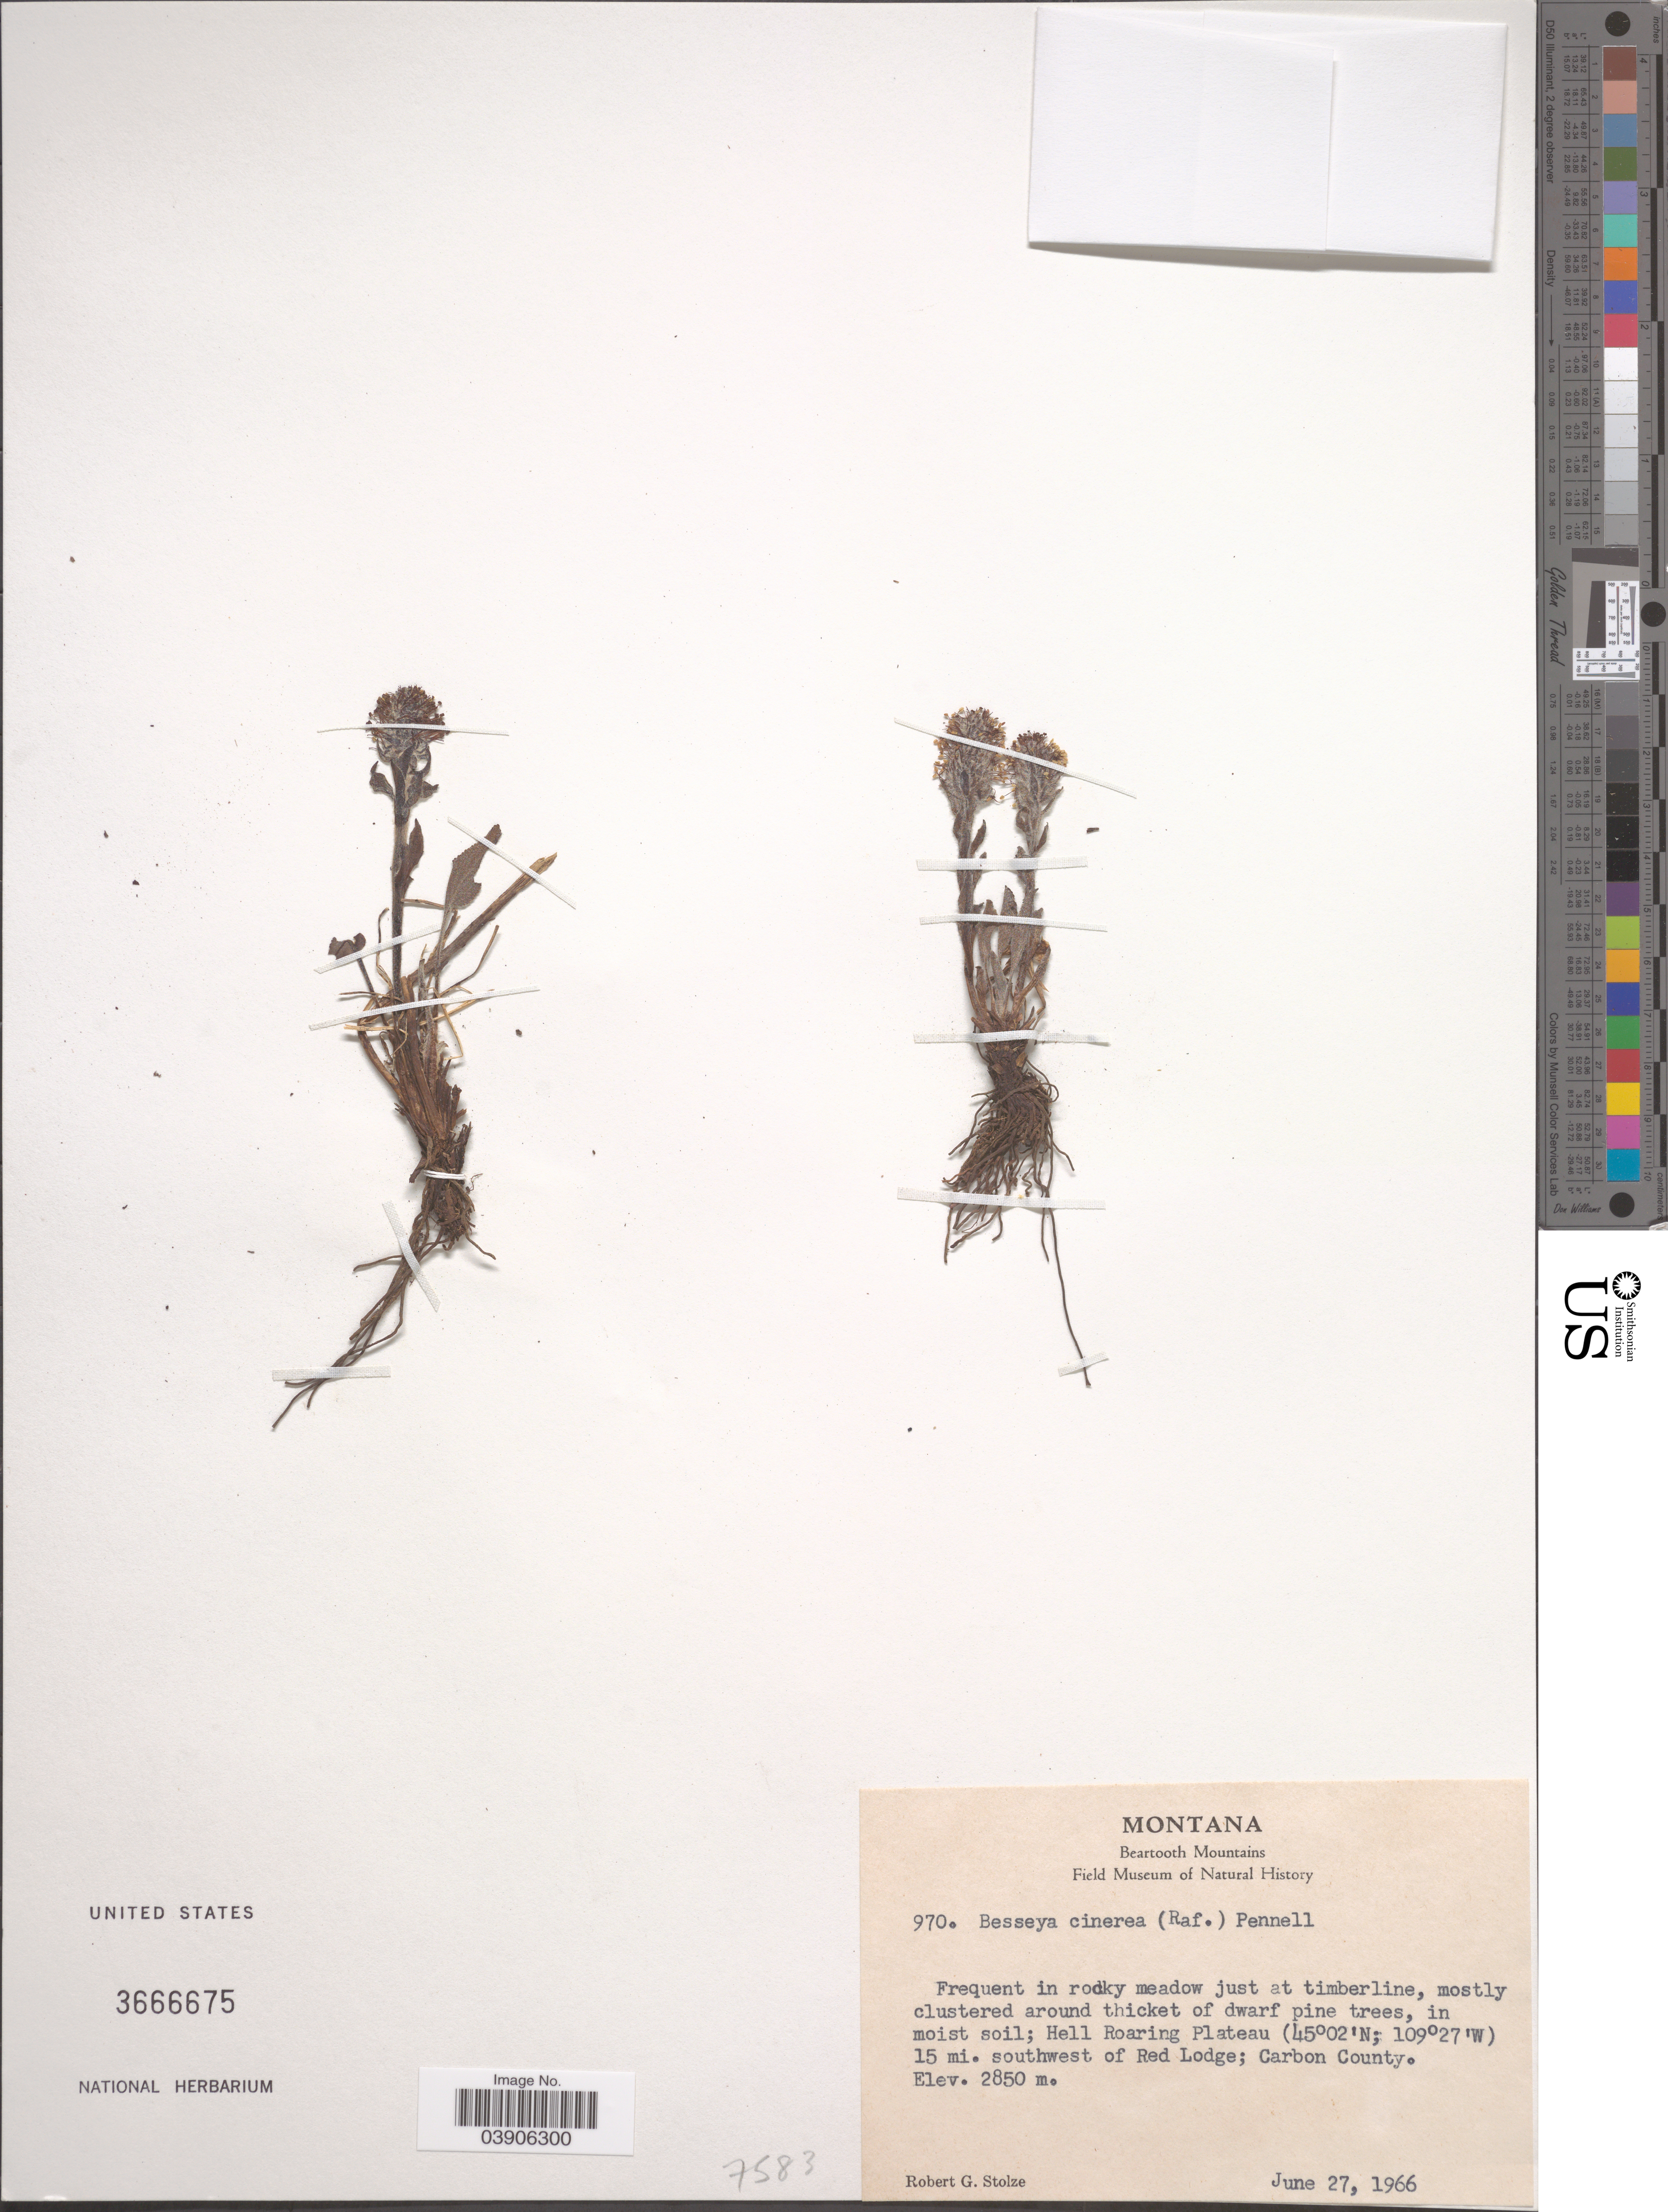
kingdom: Plantae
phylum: Tracheophyta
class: Magnoliopsida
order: Lamiales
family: Plantaginaceae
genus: Veronica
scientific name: Veronica wyomingensis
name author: (A. Nelson) M.M.Mart. Ort. & Albach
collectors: R. G. Stolze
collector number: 970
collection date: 1966-06-27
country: United States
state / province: Montana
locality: Hell Roaring Plateau. 15 mi. southwest of Red Lodge; Carbon County.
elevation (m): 2850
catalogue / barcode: US 3666675